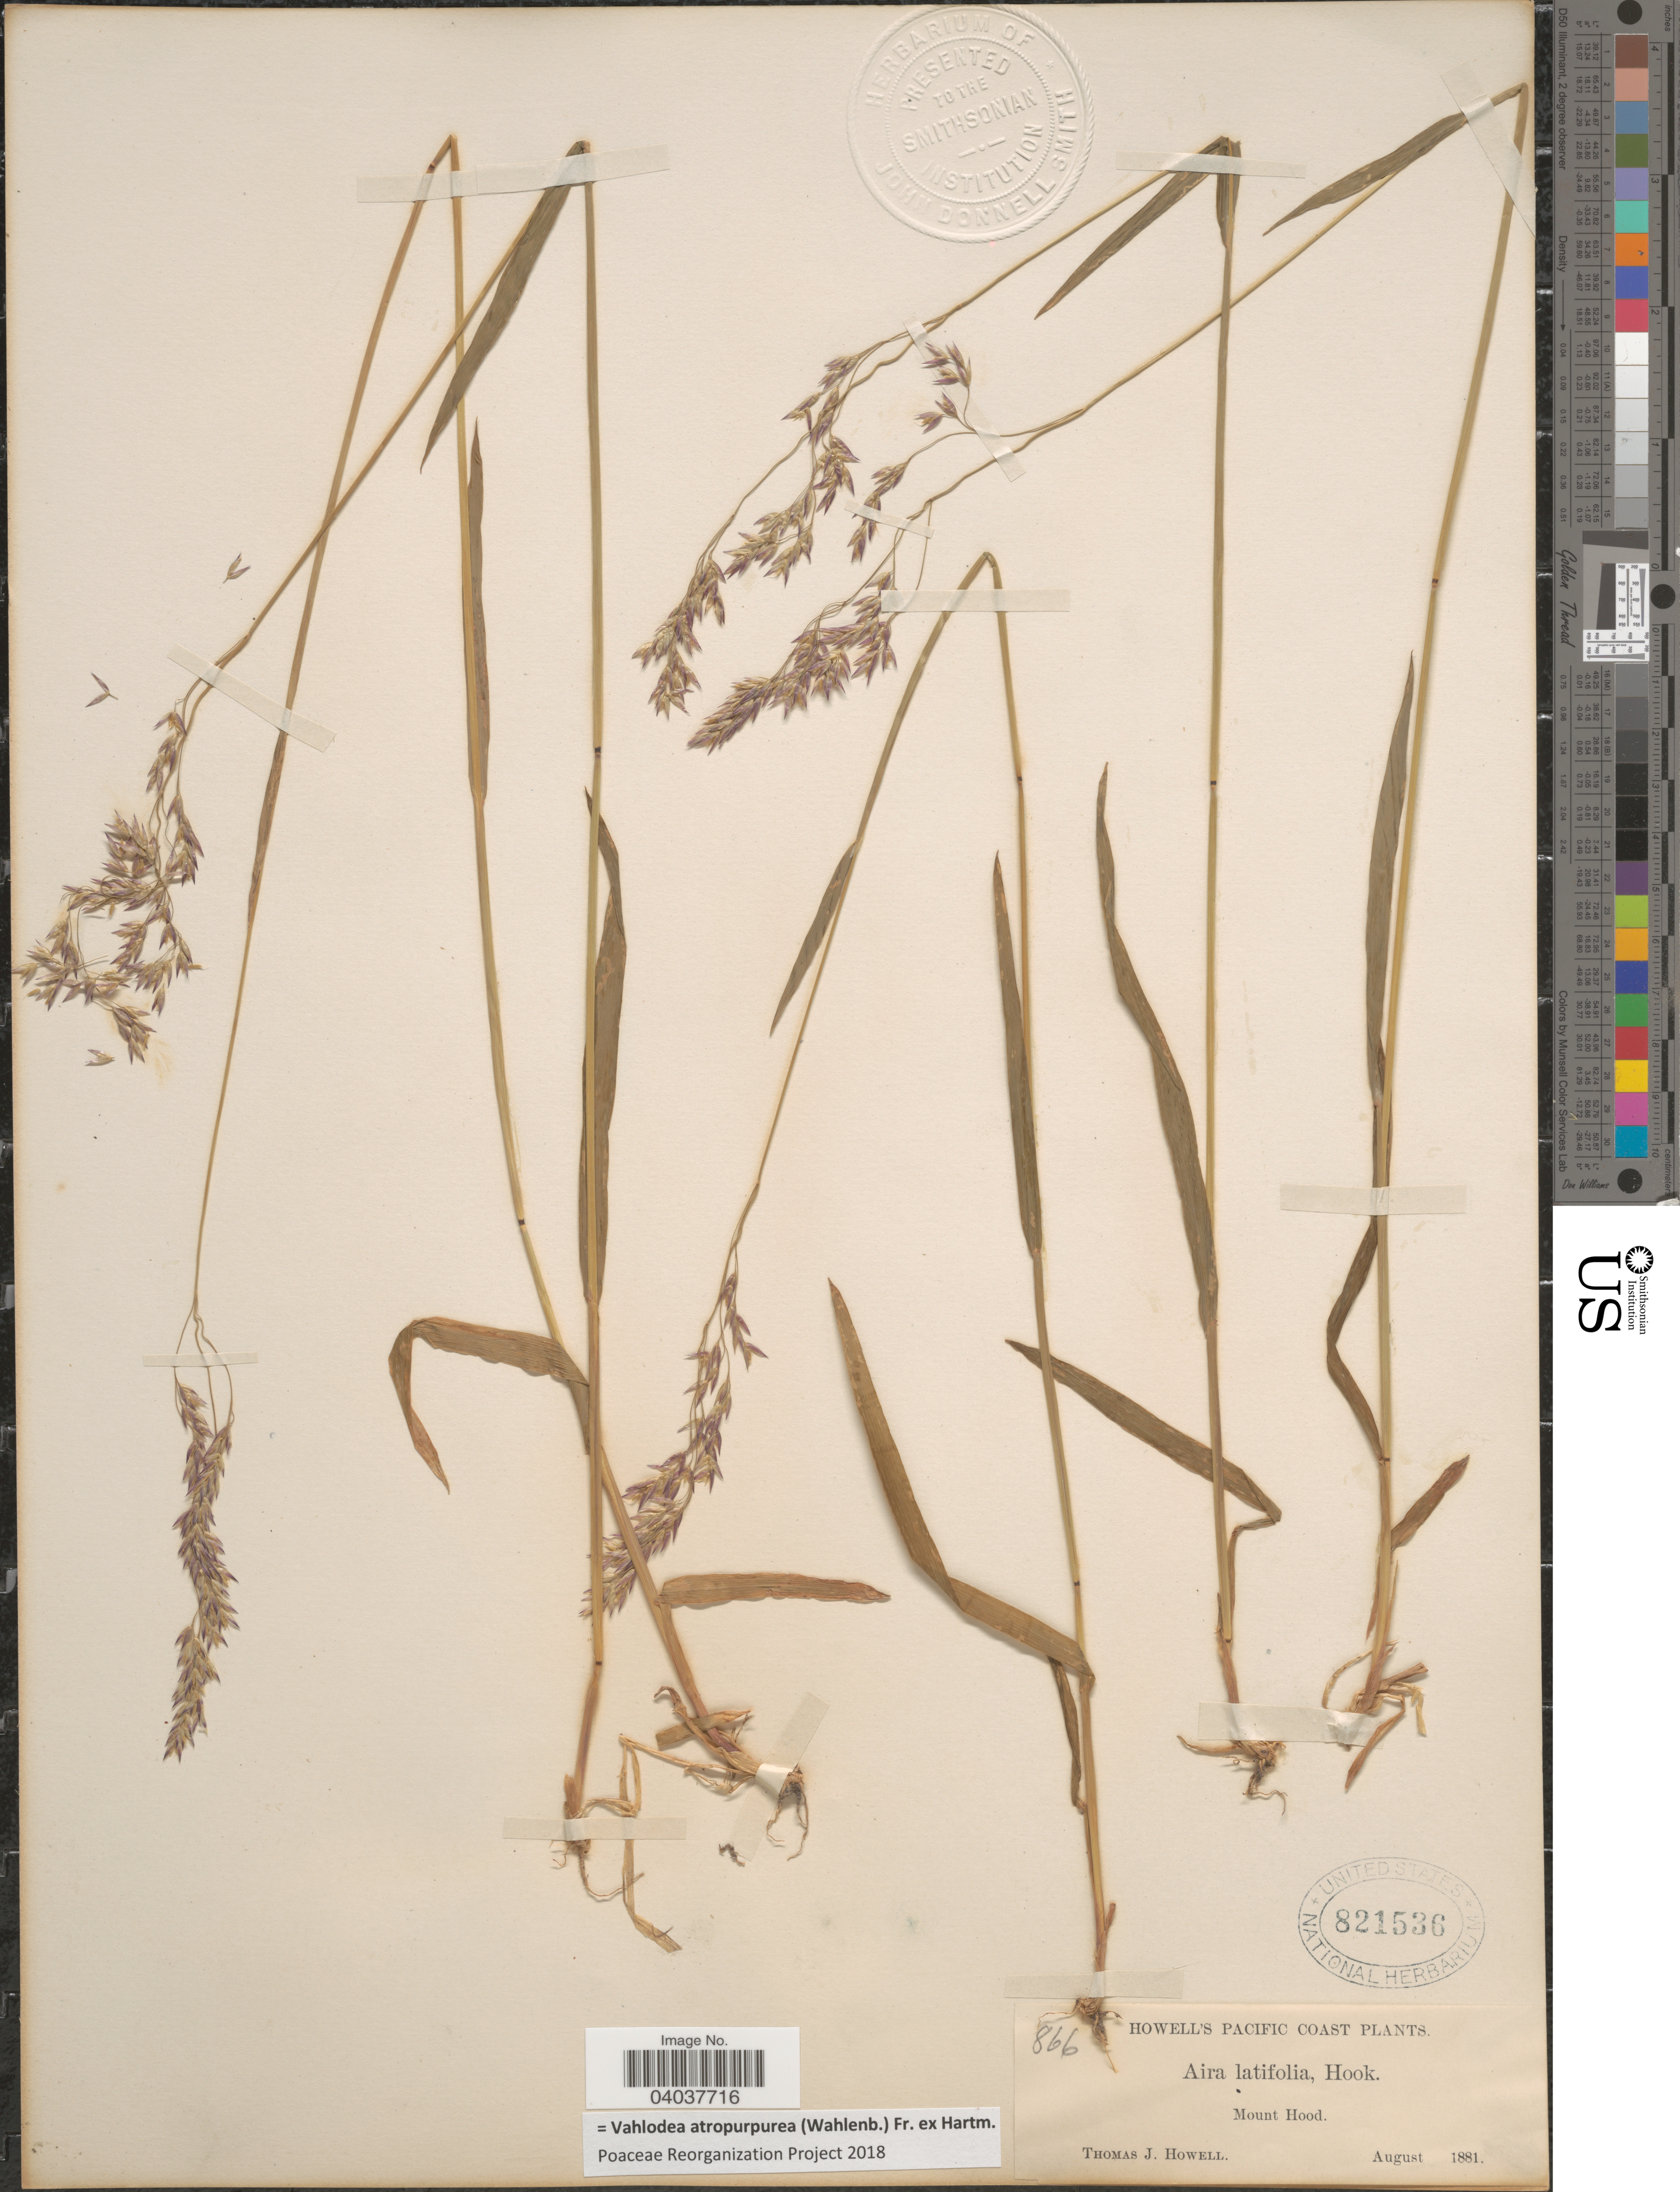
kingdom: Plantae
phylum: Tracheophyta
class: Liliopsida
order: Poales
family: Poaceae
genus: Vahlodea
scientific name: Vahlodea atropurpurea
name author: (Wahlenb.) Fr. ex Hartm.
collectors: T. J. Howell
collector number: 866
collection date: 1881-08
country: United States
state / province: Oregon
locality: Pacific Coast. Mount Hood.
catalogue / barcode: US 821536